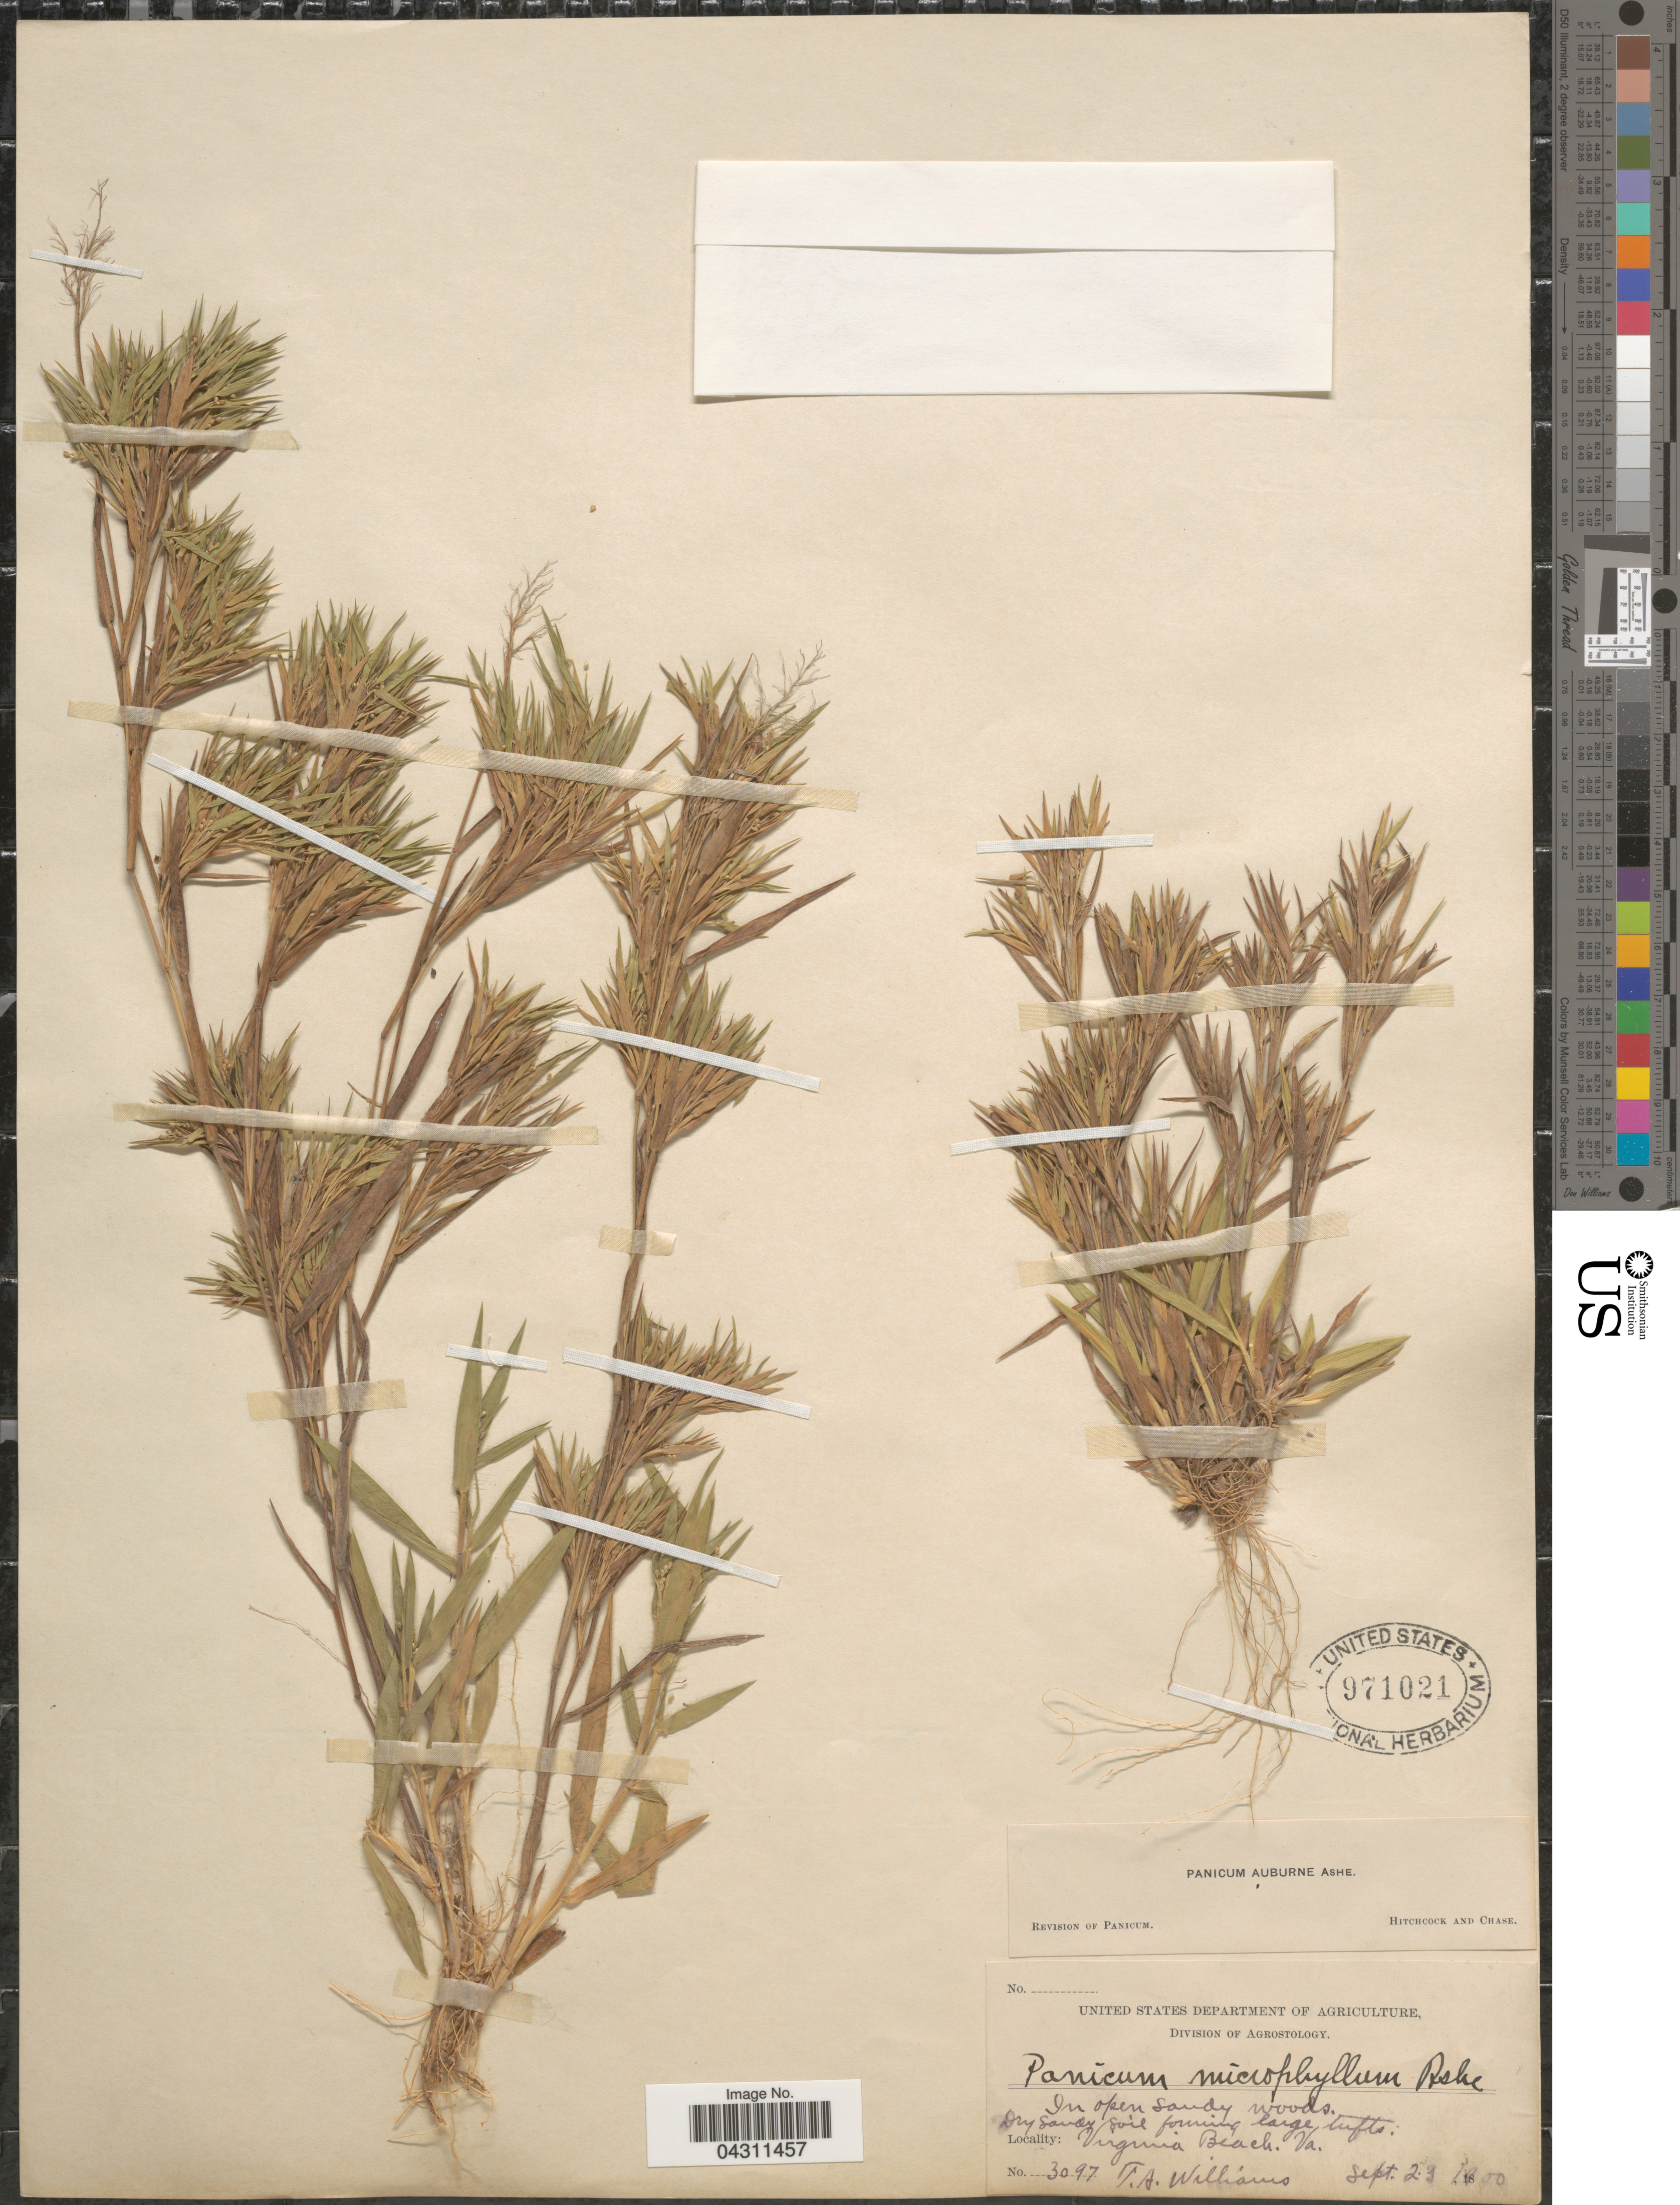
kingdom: Plantae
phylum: Tracheophyta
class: Liliopsida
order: Poales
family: Poaceae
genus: Dichanthelium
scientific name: Dichanthelium sphaerocarpon var. sphaerocarpon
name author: (Elliott) Gould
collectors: T. Williams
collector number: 3097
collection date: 1900-09-23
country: United States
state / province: Virginia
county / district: City of Virginia Beach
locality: In open sandy woods. Dry sandy soil forming large tufts. Virginia Beach.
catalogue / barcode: US 971021